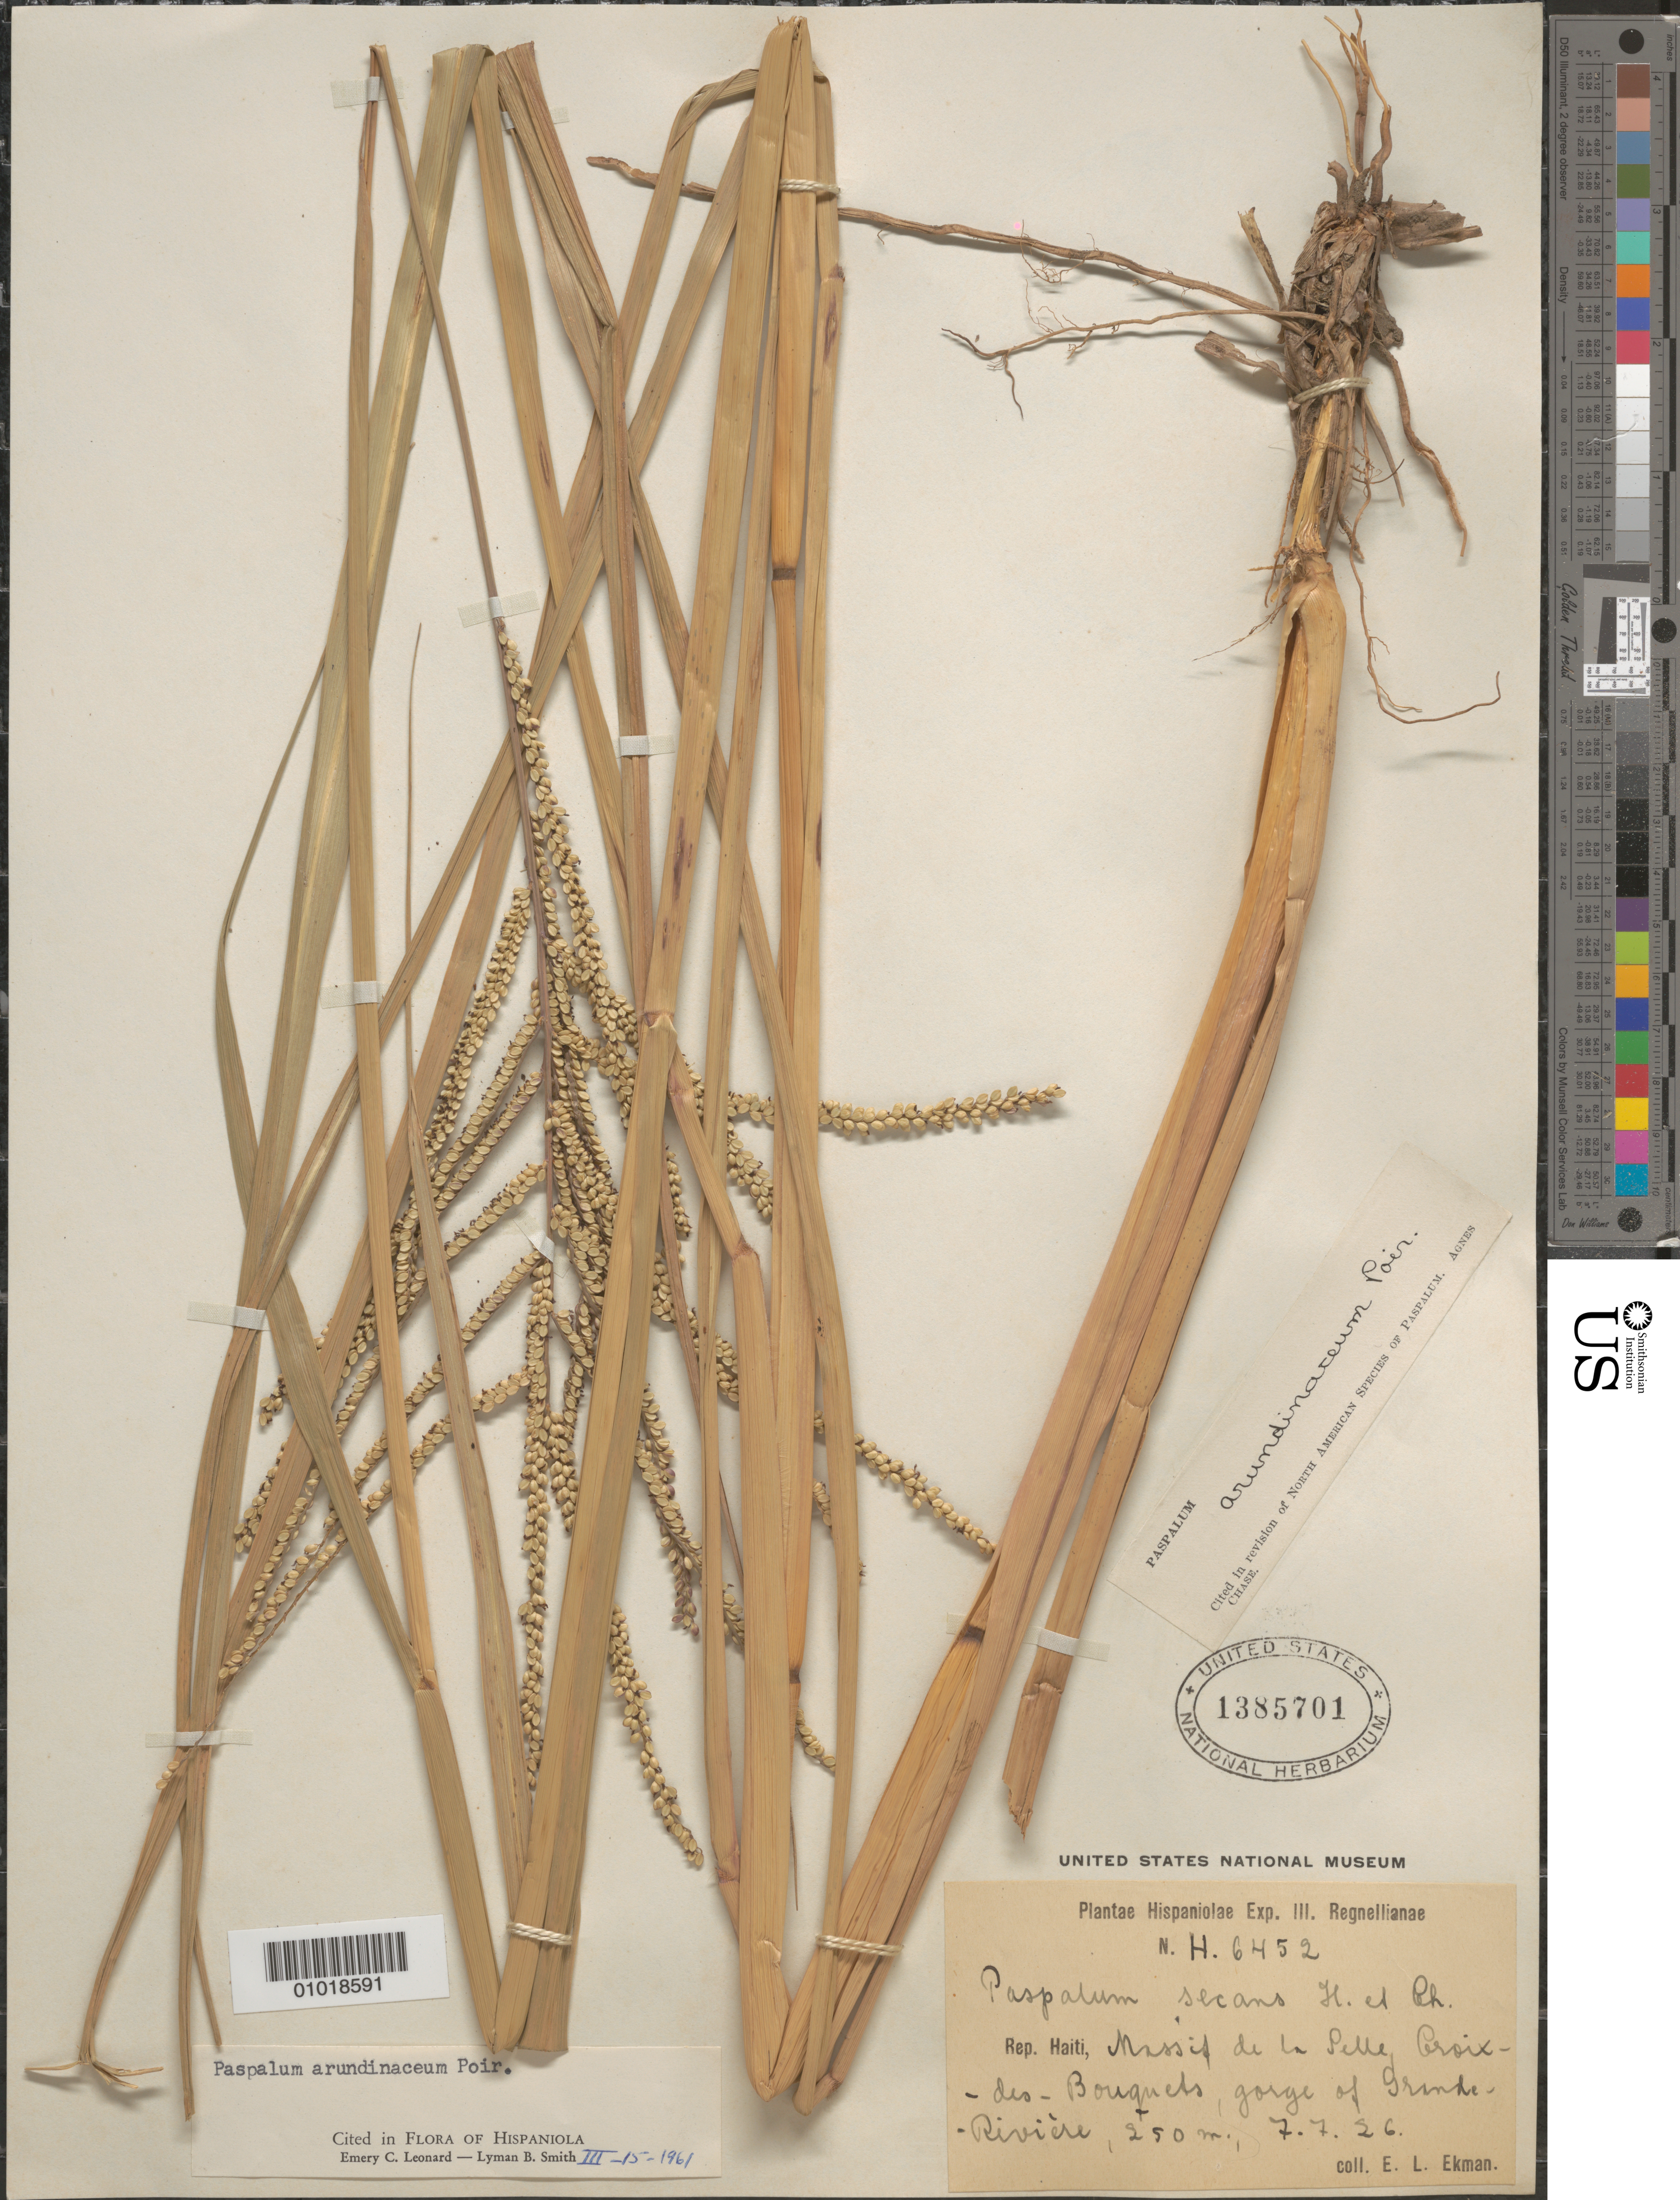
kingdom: Plantae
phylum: Tracheophyta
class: Liliopsida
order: Poales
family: Poaceae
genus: Paspalum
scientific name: Paspalum arundinaceum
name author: Poir.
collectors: E. L. Ekman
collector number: H 6452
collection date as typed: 07 Jul 1926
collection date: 1926-07-07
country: Haiti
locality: Massif de la Pelle, Croix-des-Bouquets, gorge of Grande-Riviere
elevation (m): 250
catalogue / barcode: US 1385701